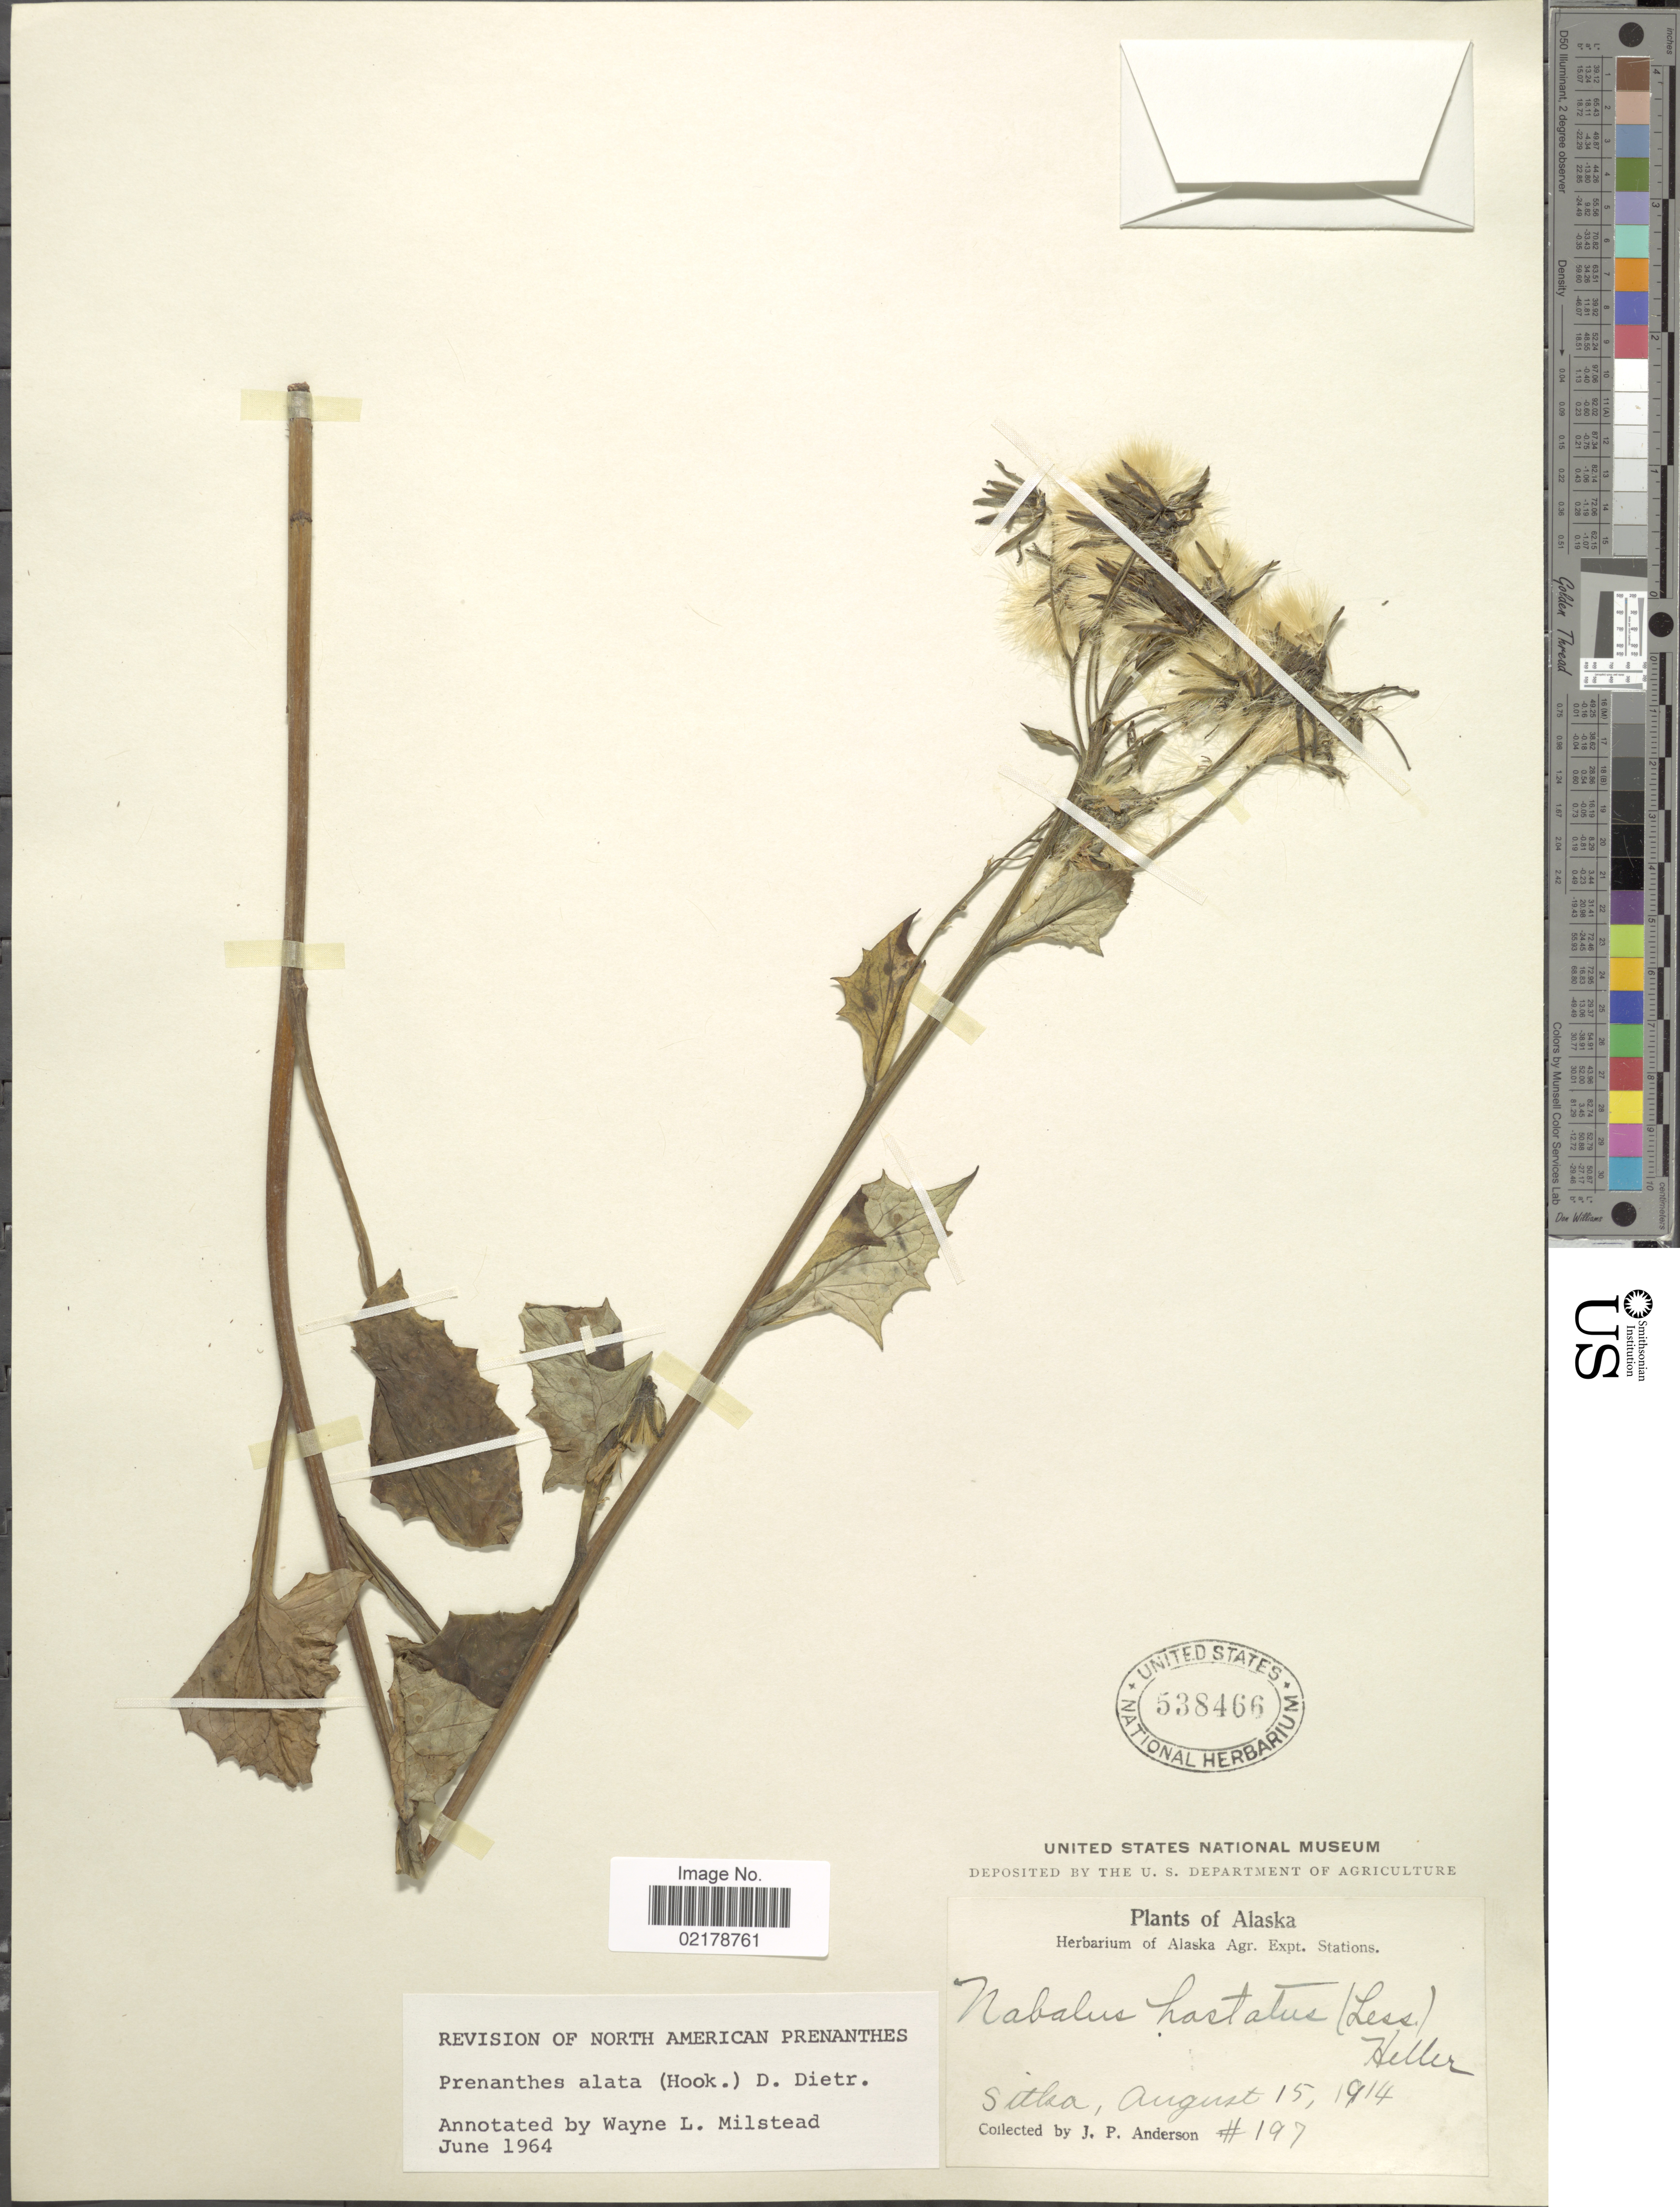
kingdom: Plantae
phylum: Tracheophyta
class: Magnoliopsida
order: Asterales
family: Asteraceae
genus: Nabalus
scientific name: Nabalus alatus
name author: Hook.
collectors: J. P. Anderson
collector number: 197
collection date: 1914-08-15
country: United States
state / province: Alaska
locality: Sitka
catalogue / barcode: US 538466